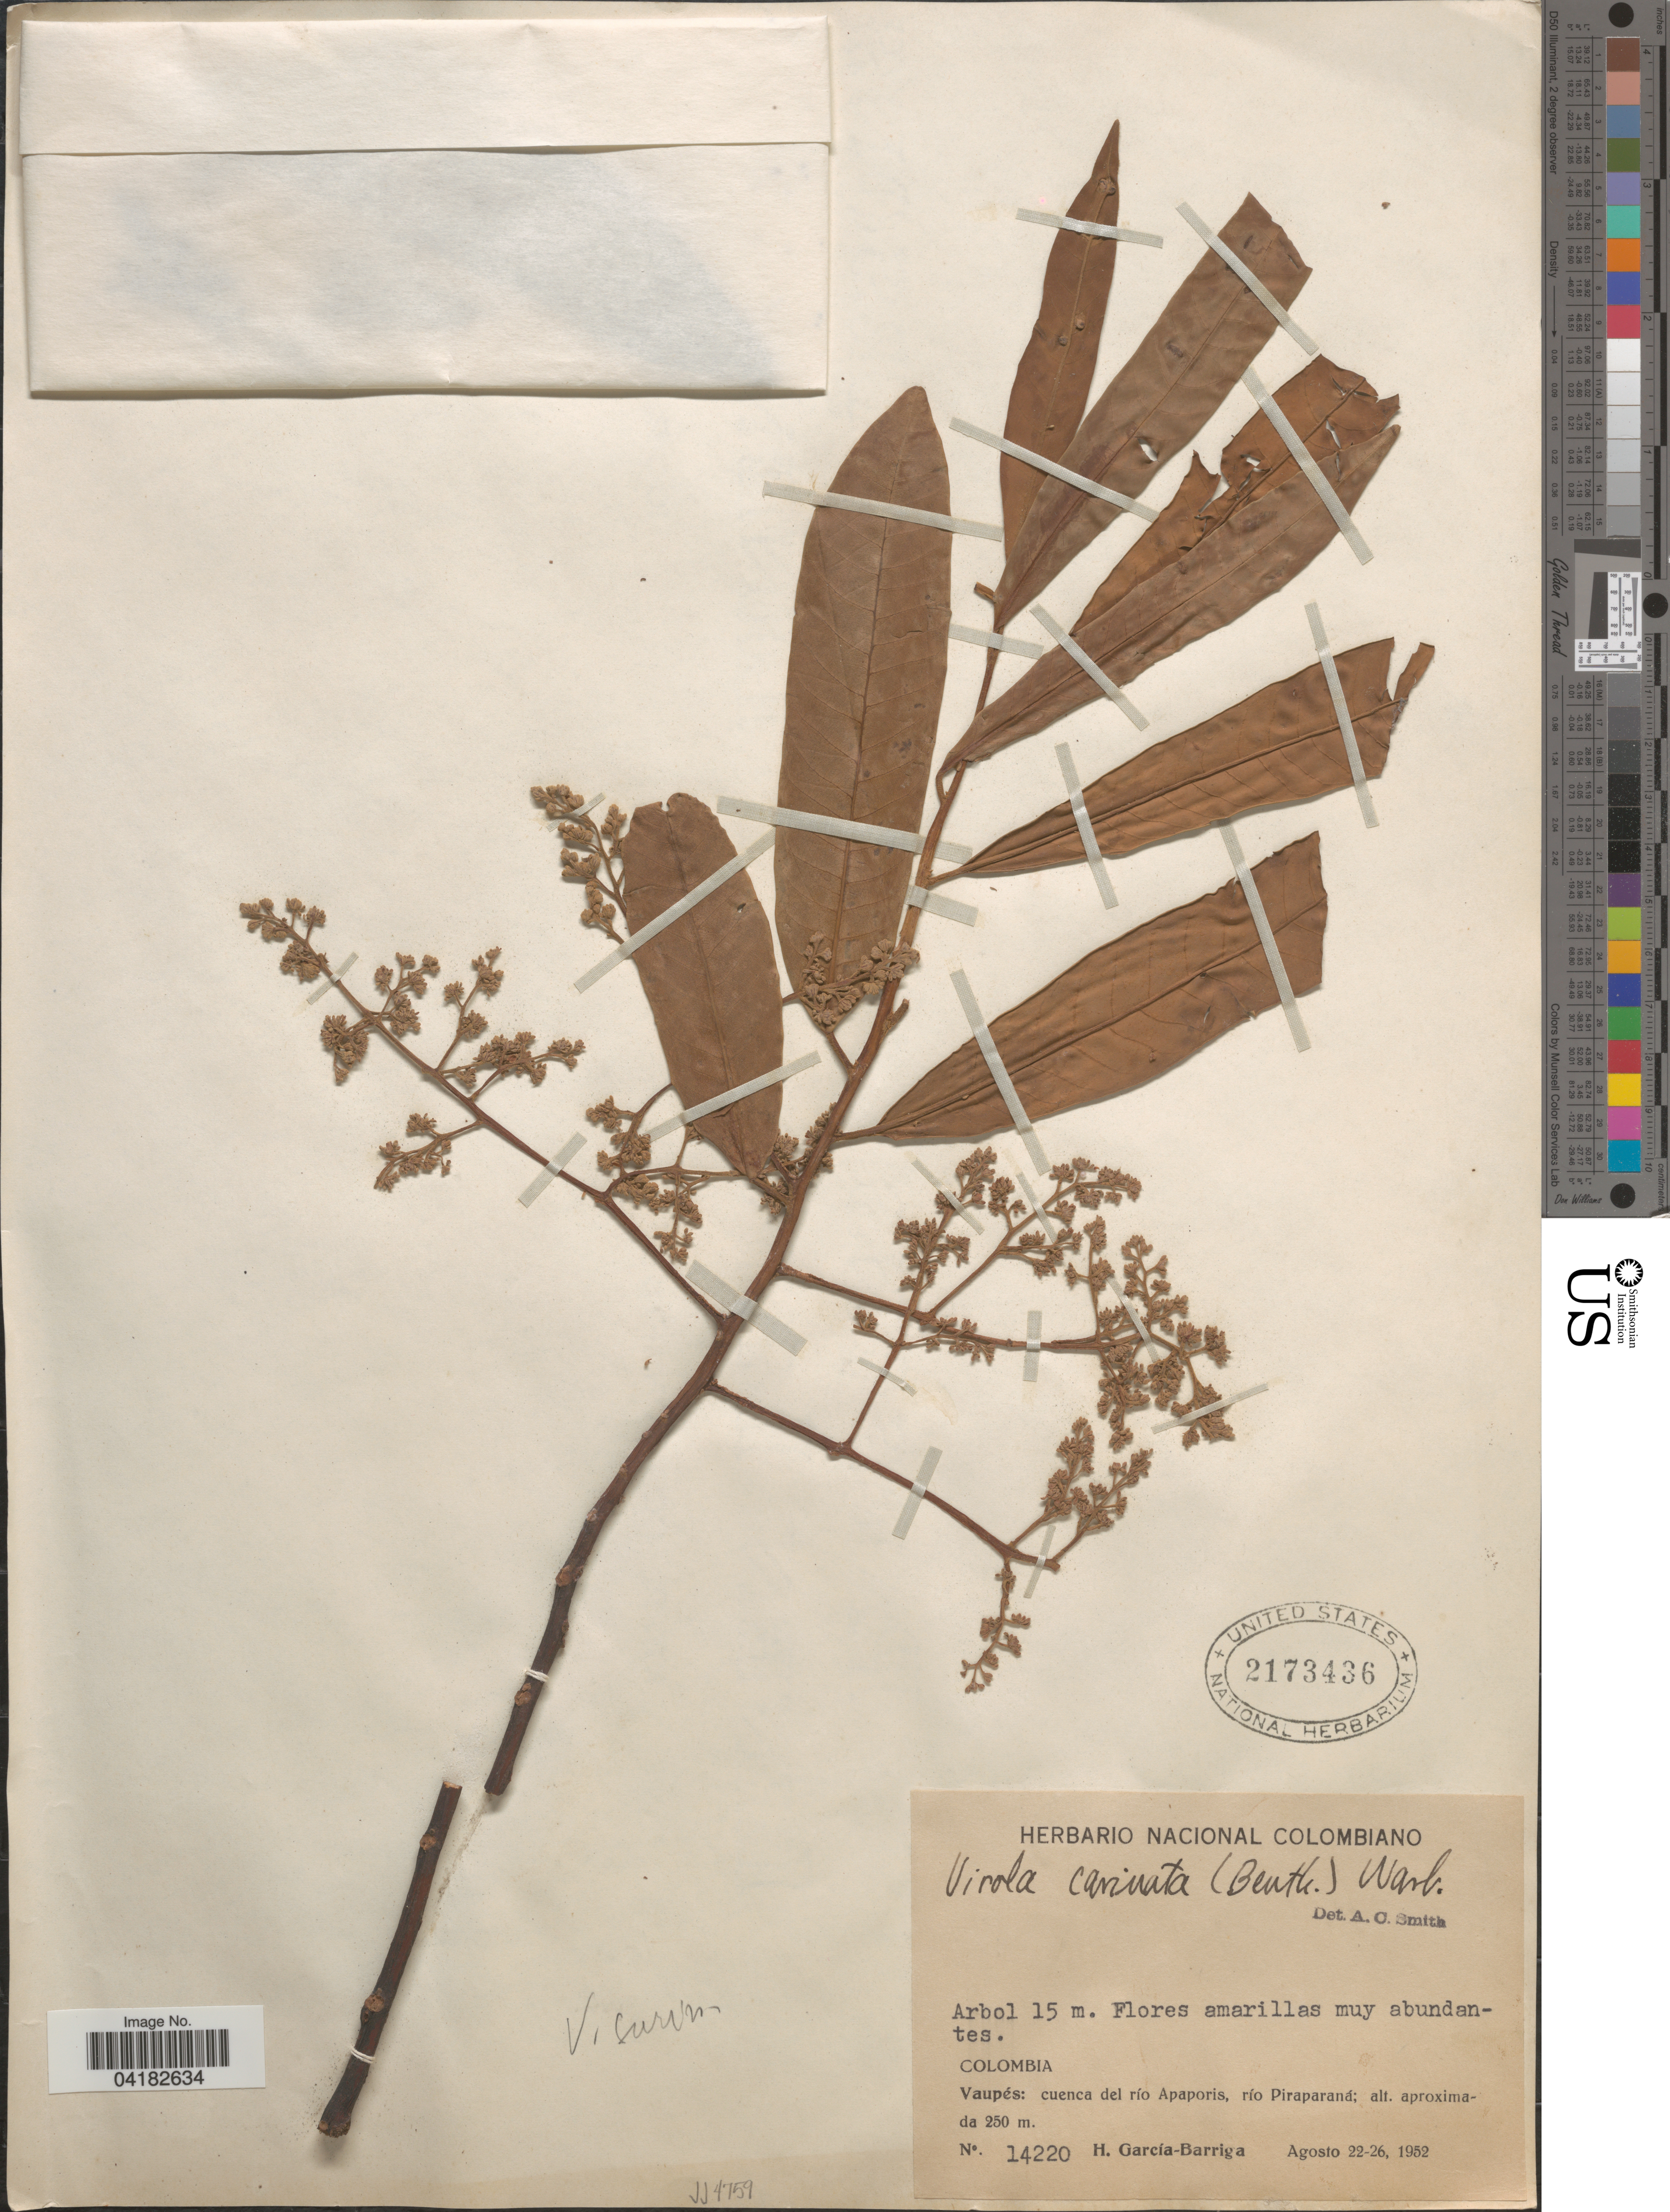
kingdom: Plantae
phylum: Tracheophyta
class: Magnoliopsida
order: Magnoliales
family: Myristicaceae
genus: Virola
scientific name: Virola carinata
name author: Warb.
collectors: H. García Barriga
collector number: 14220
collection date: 1952-08-22/1952-08-26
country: Colombia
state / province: Vaupés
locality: Cuenca del río Apaporis, río Piraparaná.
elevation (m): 250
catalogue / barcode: US 2173436